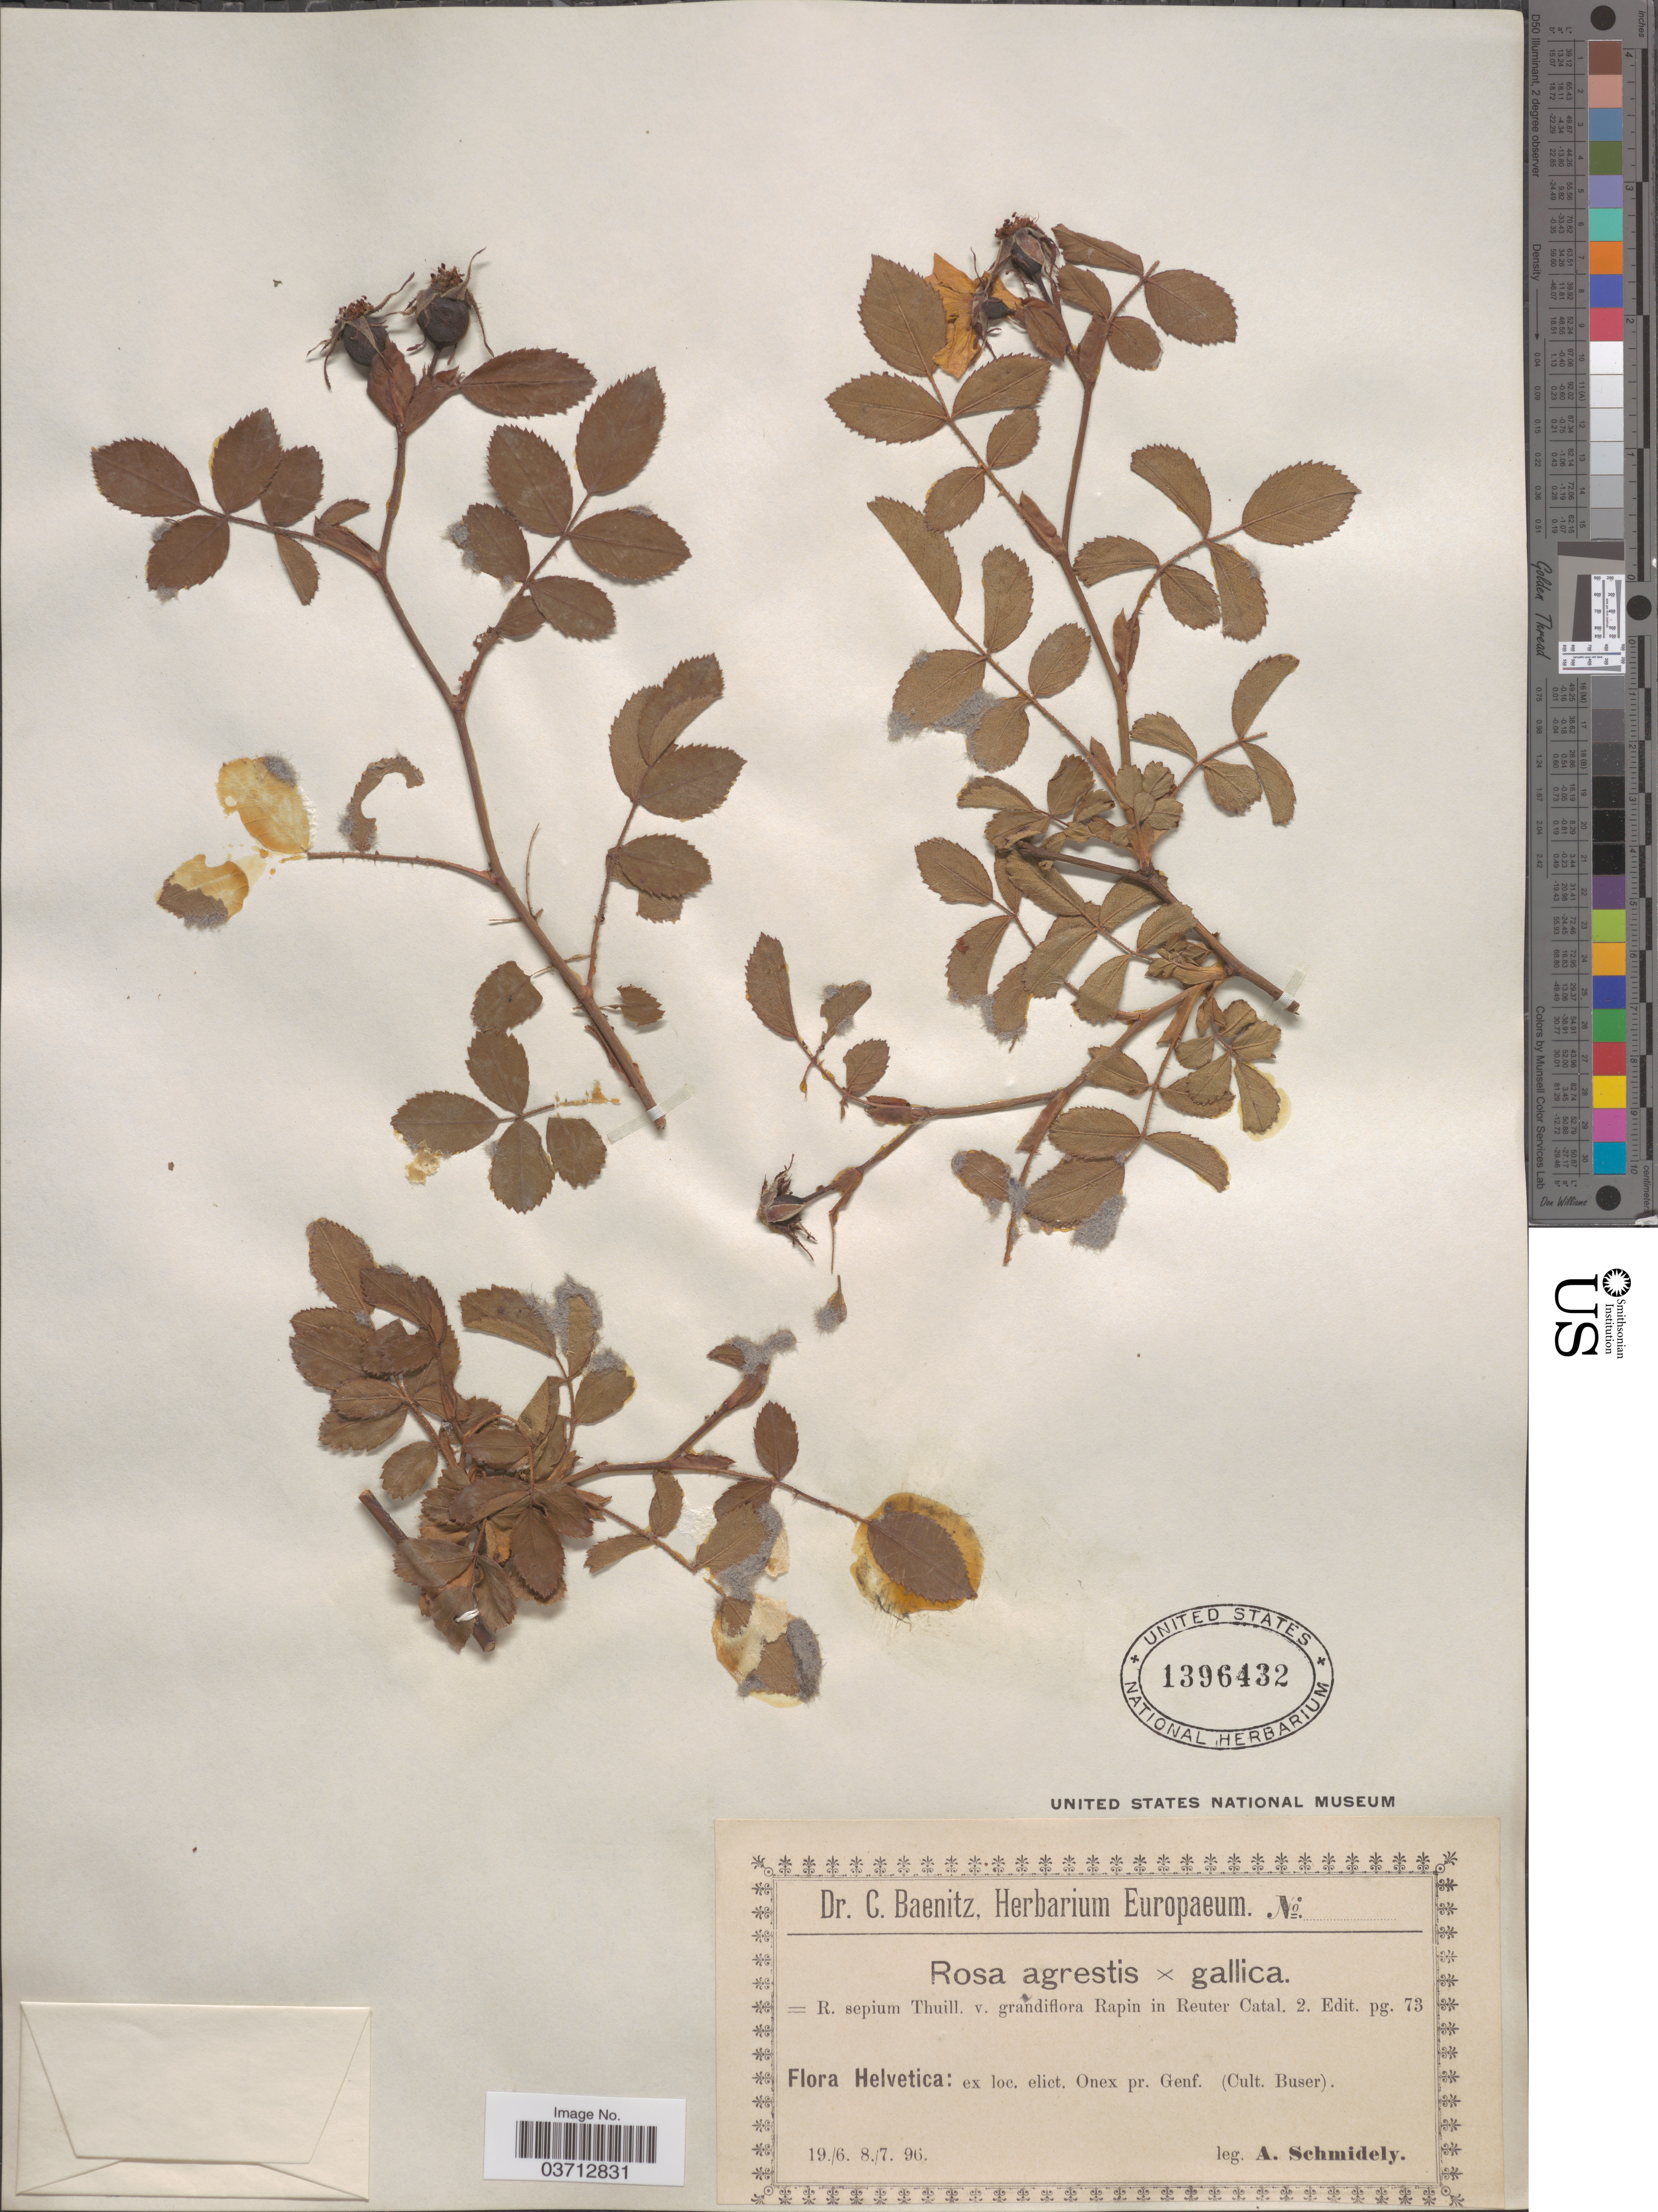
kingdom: Plantae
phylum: Tracheophyta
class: Magnoliopsida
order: Rosales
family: Rosaceae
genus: Rosa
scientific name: Rosa agrestis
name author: Savi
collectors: A. Schmidely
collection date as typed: Transcribed d/m/y: 19/6/96 to 8/7/96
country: Switzerland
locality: Helvetica: Buser [unsure placement]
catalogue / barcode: US 1396432